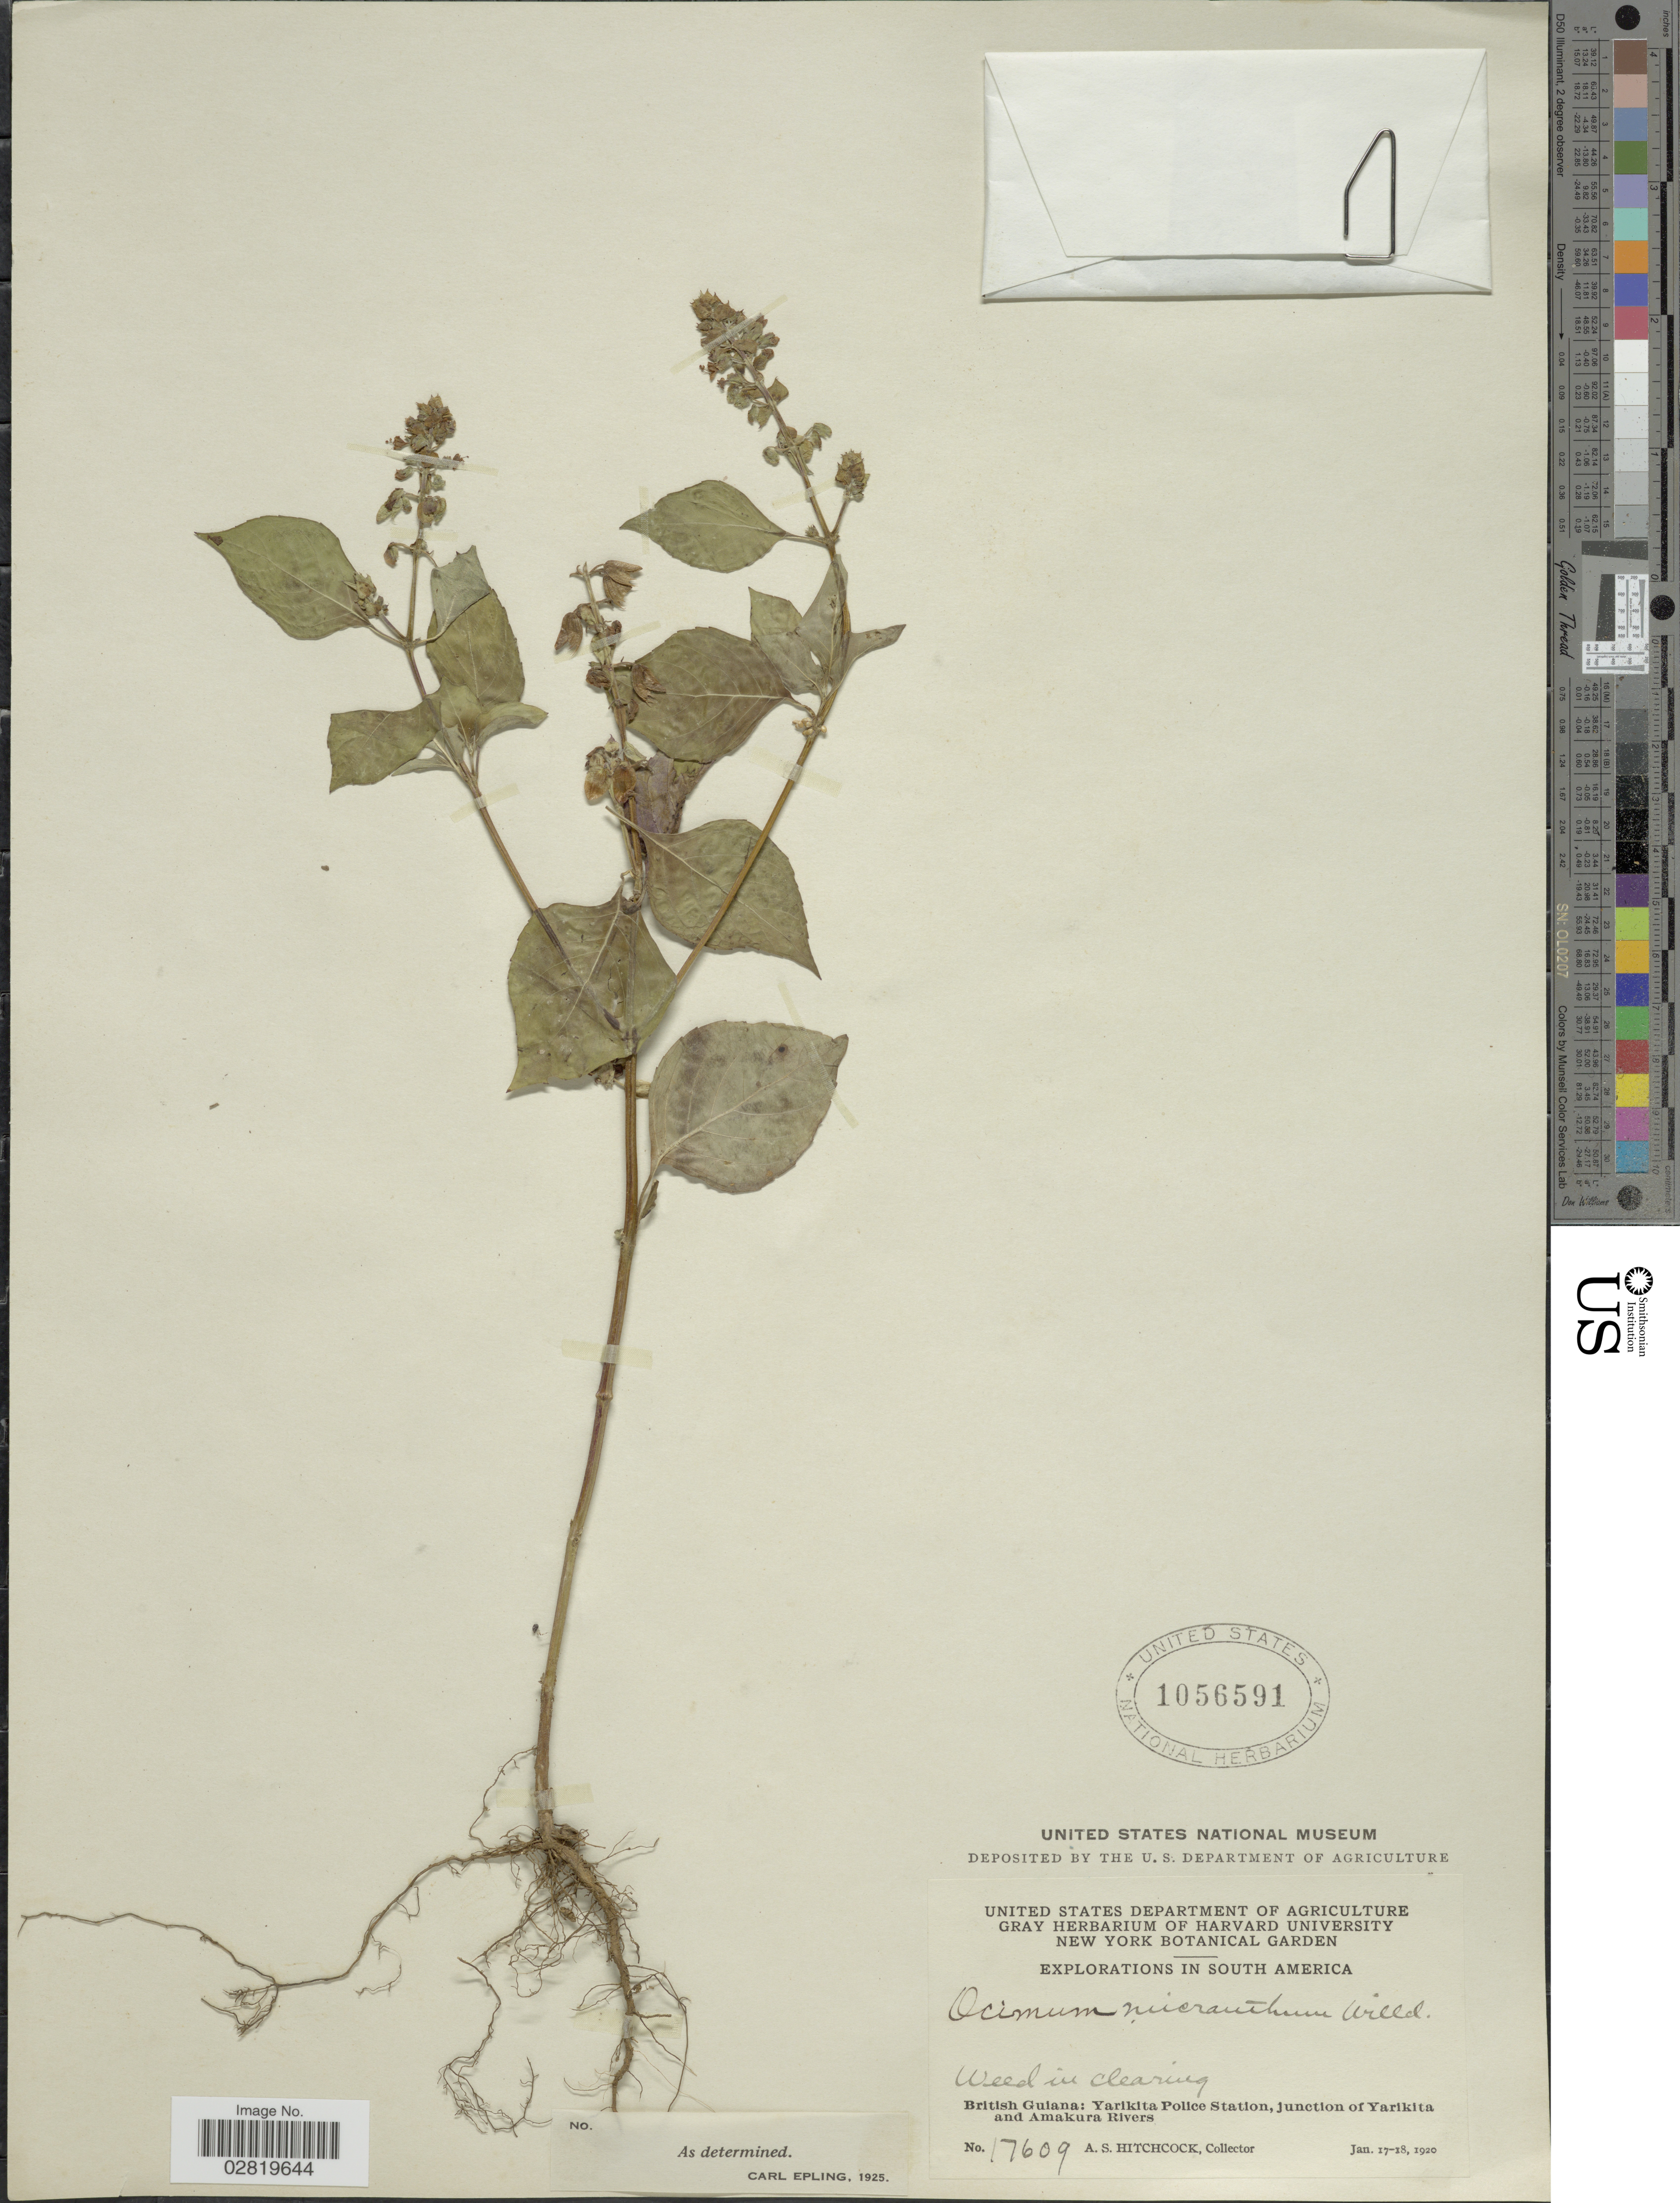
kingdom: Plantae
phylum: Tracheophyta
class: Magnoliopsida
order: Lamiales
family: Lamiaceae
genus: Ocimum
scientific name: Ocimum micranthum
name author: Willd.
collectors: A. S. Hitchcock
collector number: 17609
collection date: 1920-01-17/1920-01-18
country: Guyana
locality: British Guiana: Yarikita Police Station, junction of Yarikita and Amakura Rivers.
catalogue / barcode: US 1056591